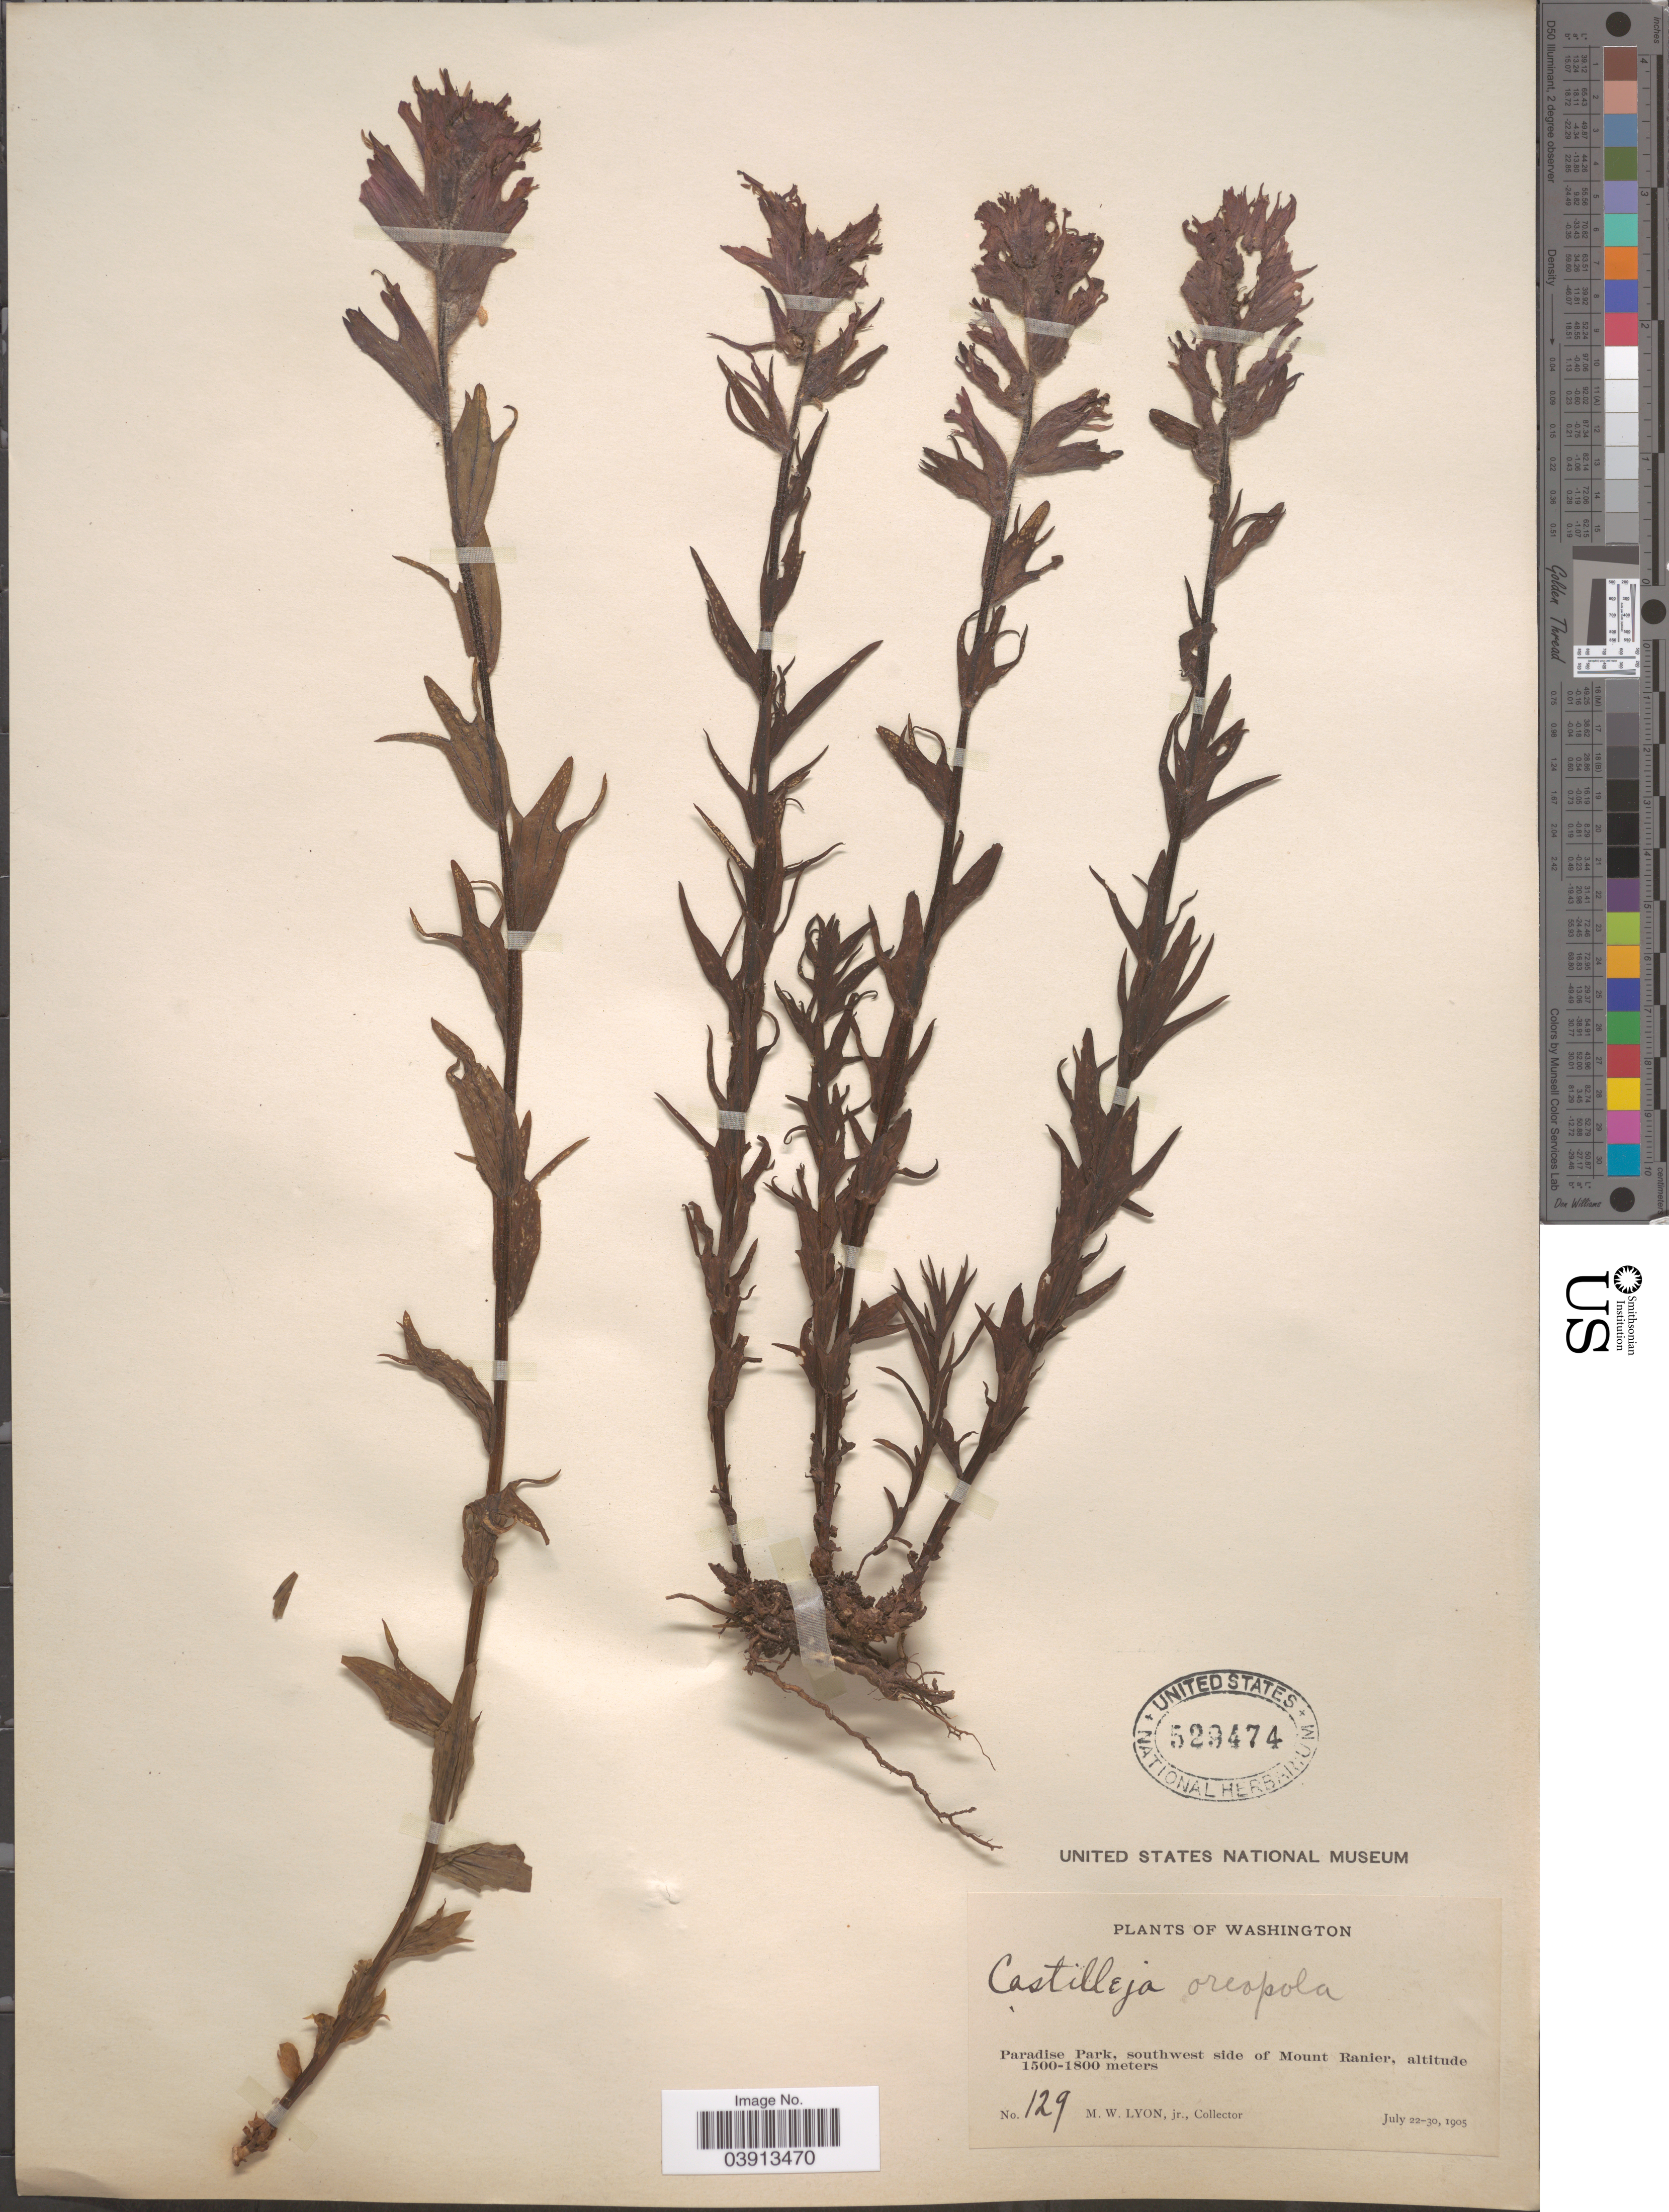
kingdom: Plantae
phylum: Tracheophyta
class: Magnoliopsida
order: Lamiales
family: Orobanchaceae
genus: Castilleja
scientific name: Castilleja parviflora var. oreopola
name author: (Greenm.) Ownbey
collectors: M. Lyon Jr.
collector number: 129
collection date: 1905-07-22/1905-07-30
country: United States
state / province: Washington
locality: Paradise Park, southwest side of Mount Ranier.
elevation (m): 1500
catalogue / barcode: US 529474